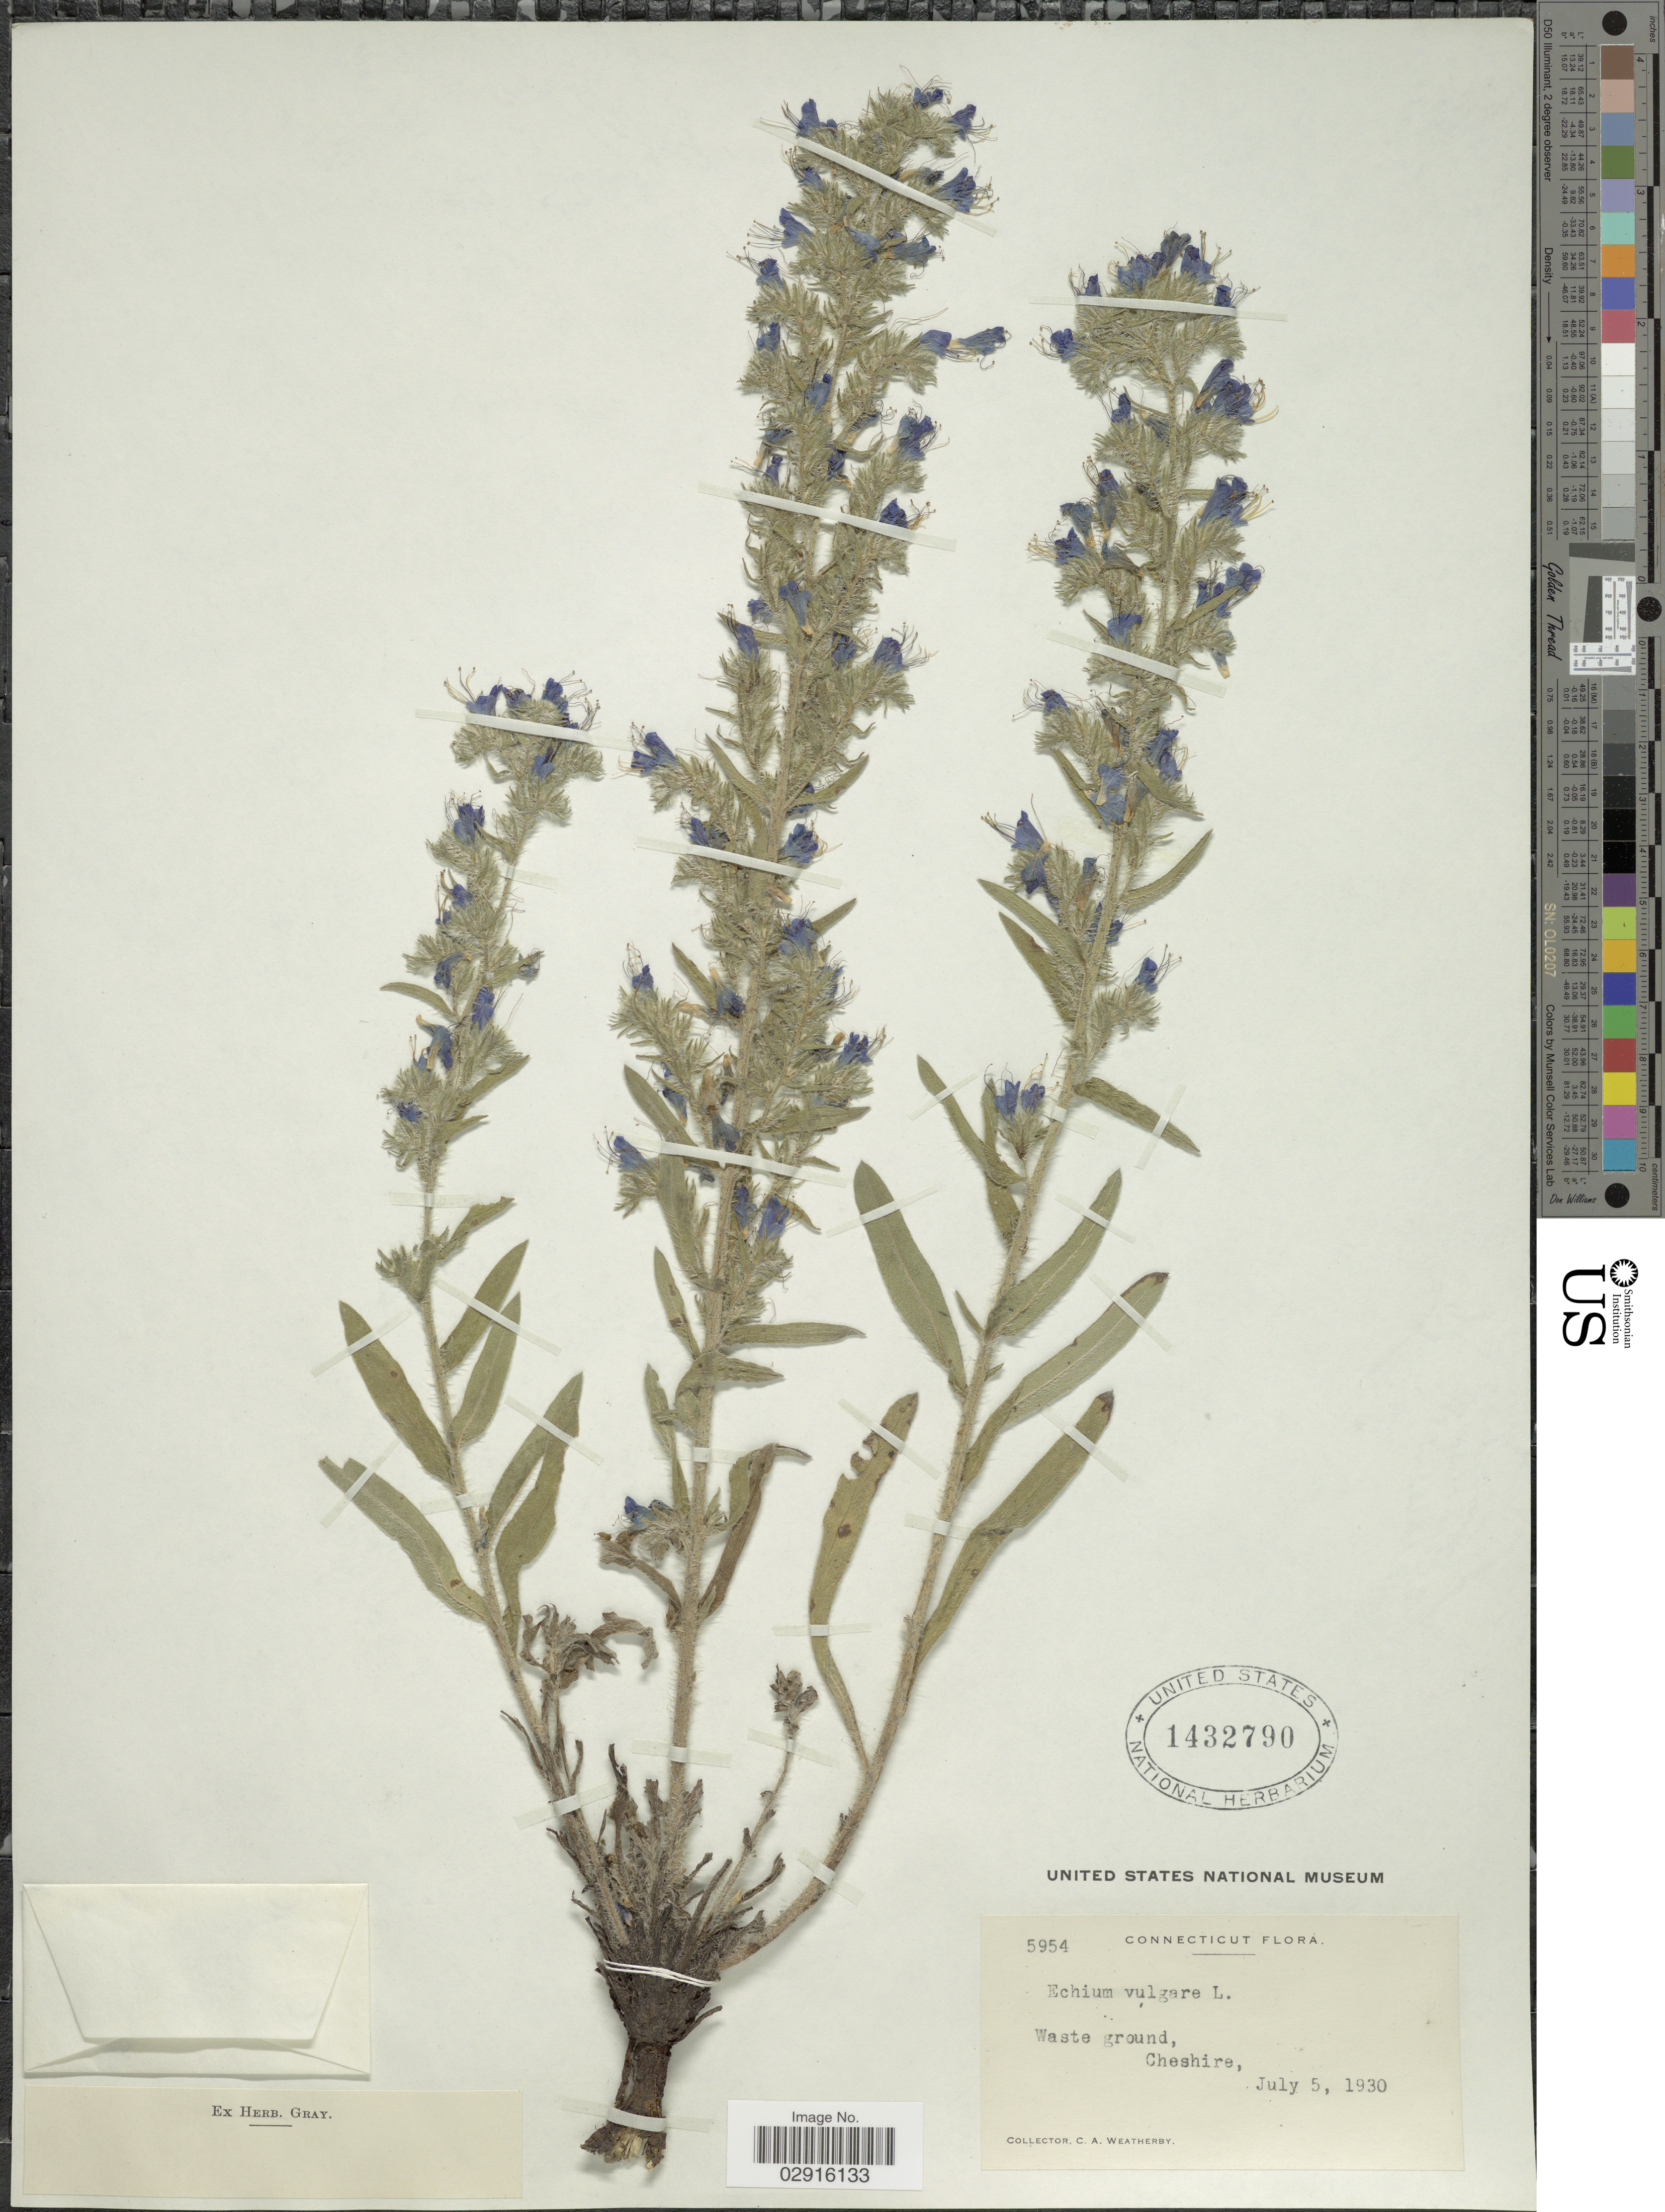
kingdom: Plantae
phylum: Tracheophyta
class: Magnoliopsida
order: Boraginales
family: Boraginaceae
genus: Echium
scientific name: Echium vulgare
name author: L.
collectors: C. A. Weatherby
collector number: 5954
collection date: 1930-07-05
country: United States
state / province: Connecticut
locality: Waste ground, Cheshire.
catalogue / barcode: US 1432790